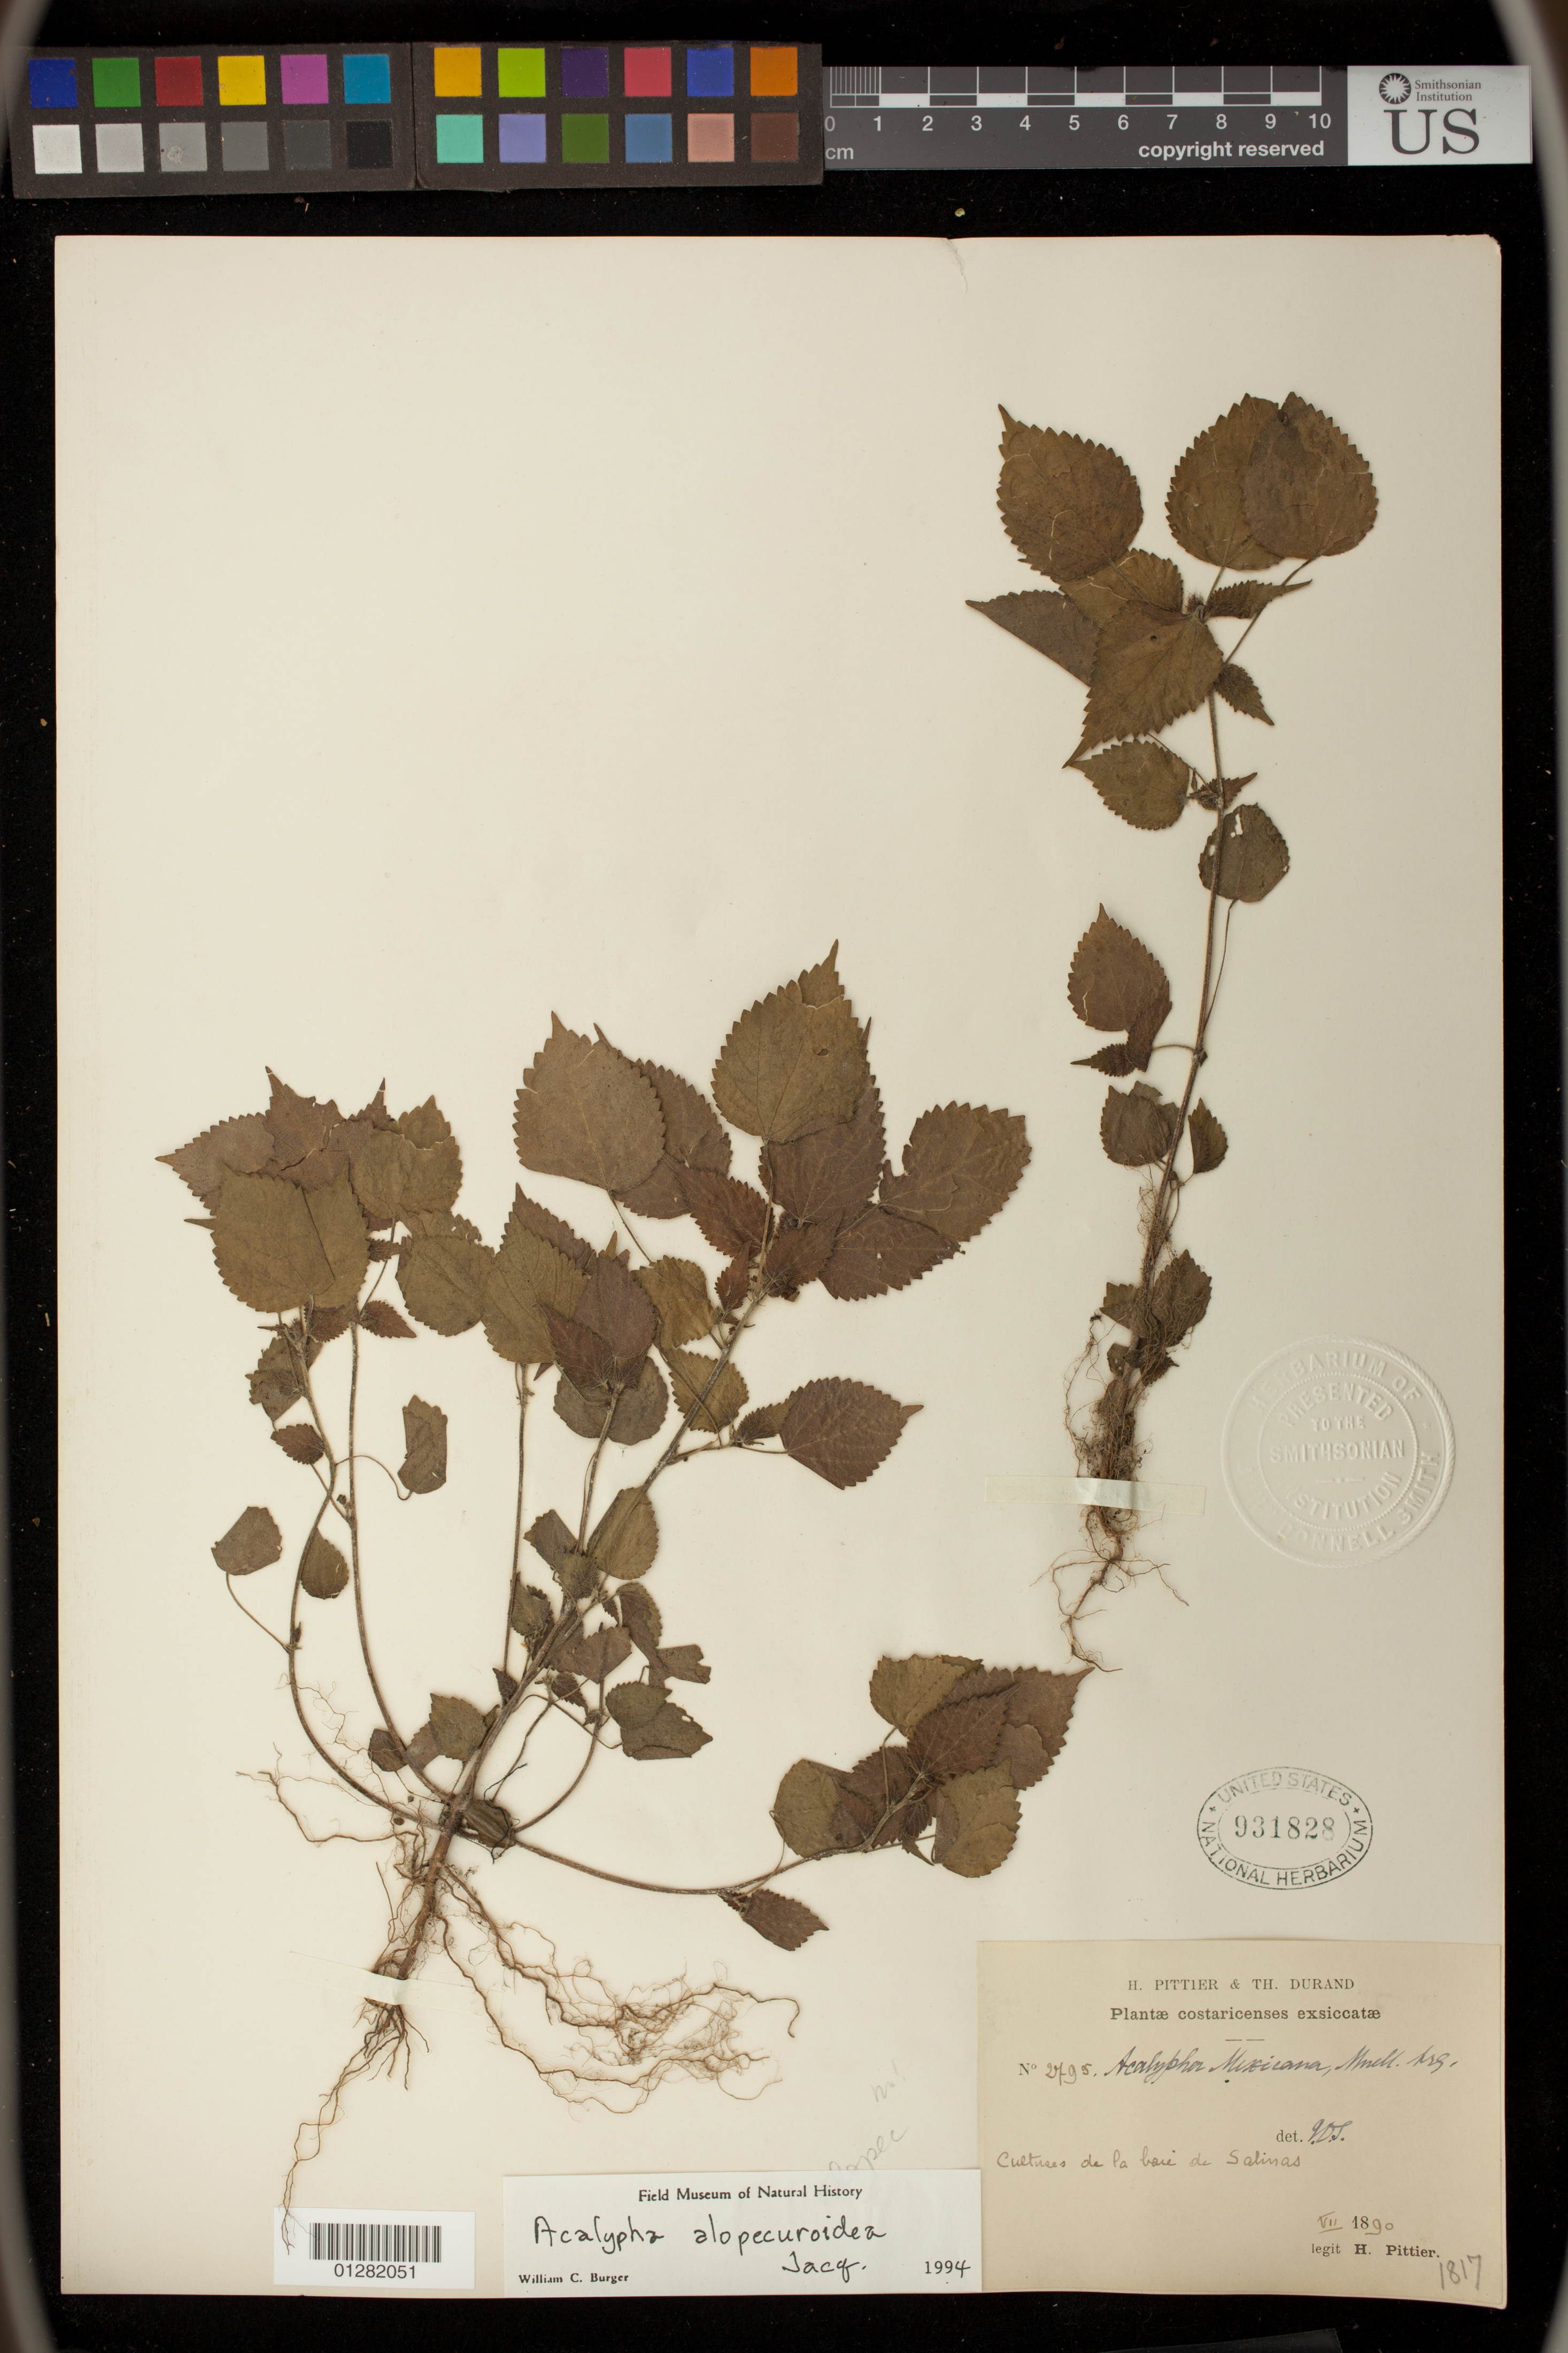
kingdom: Plantae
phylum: Tracheophyta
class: Magnoliopsida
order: Malpighiales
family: Euphorbiaceae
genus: Acalypha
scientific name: Acalypha alopecuroidea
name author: Jacq.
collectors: H. F. Pittier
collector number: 2795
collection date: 1890-07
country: Costa Rica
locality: Cultuses de pa baie de Salinas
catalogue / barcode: US 931828